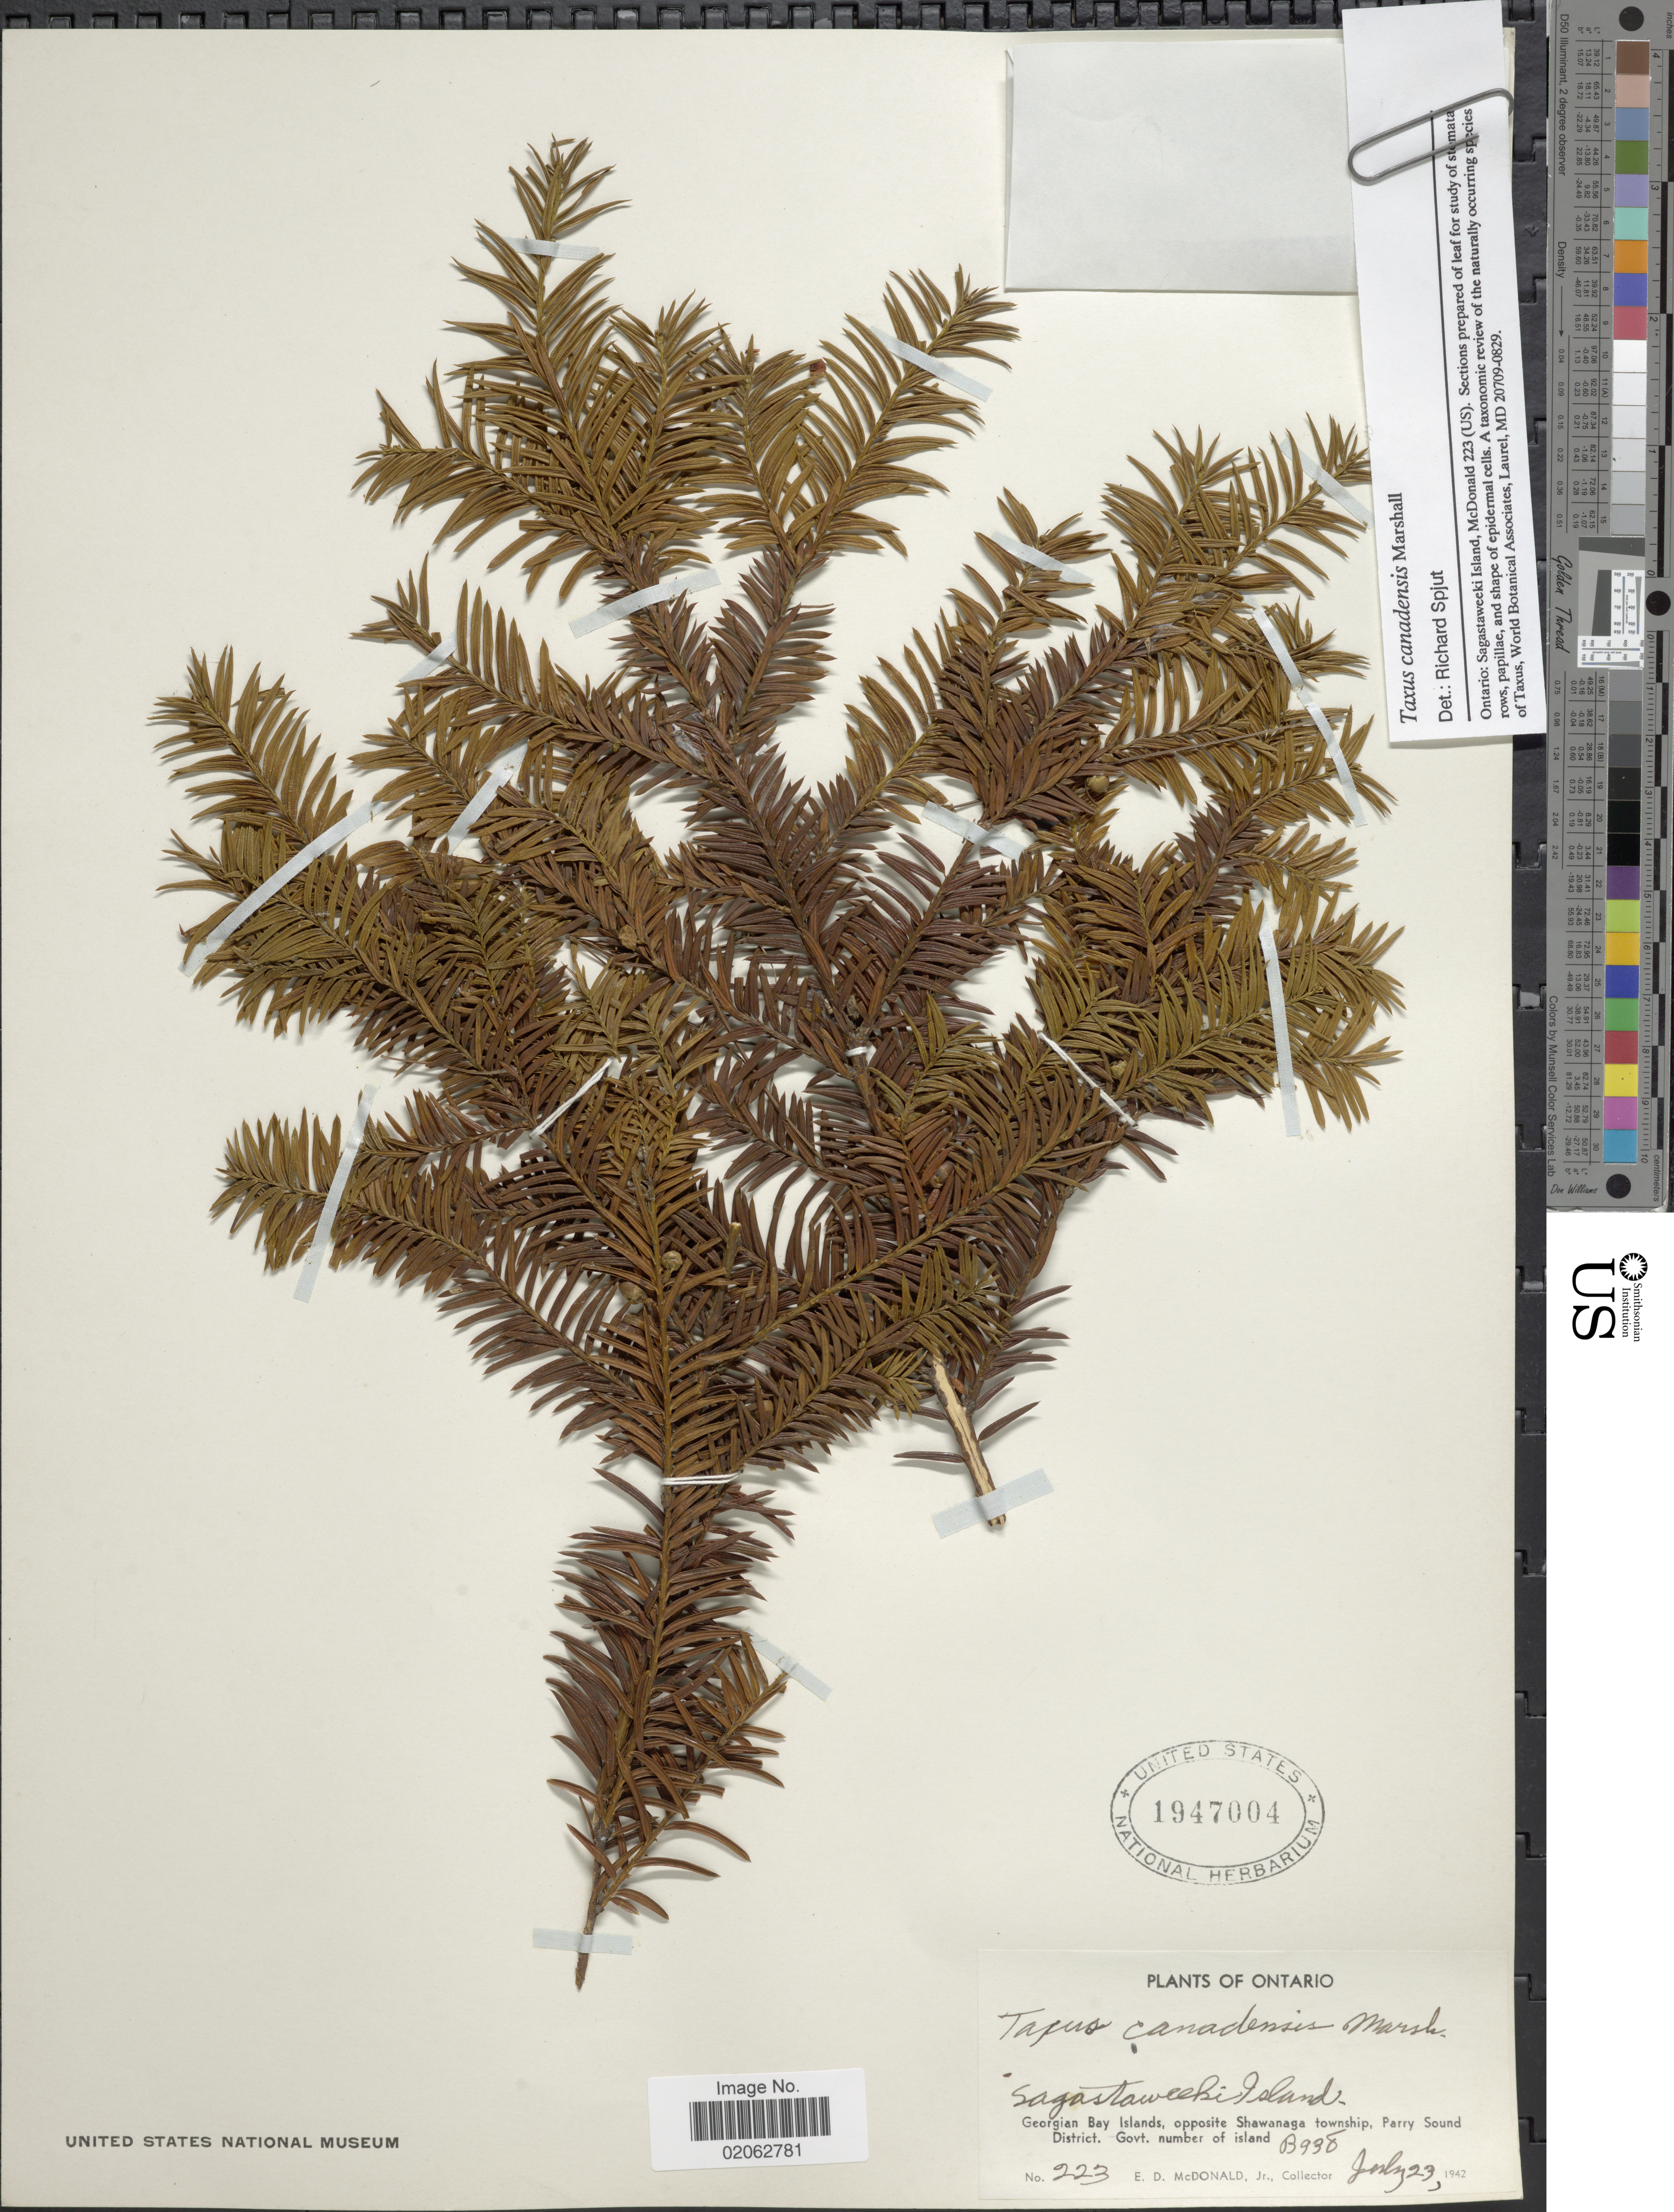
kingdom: Plantae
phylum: Tracheophyta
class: Pinopsida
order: Pinales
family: Taxaceae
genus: Taxus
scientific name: Taxus canadensis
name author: Marshall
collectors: E. D. McDonald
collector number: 223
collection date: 1942-07-23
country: Canada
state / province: Ontario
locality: Georgian Bay Islands, opposite Shawanaga township, Parry Sound District, Govt. number of island, B938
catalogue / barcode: US 1947004